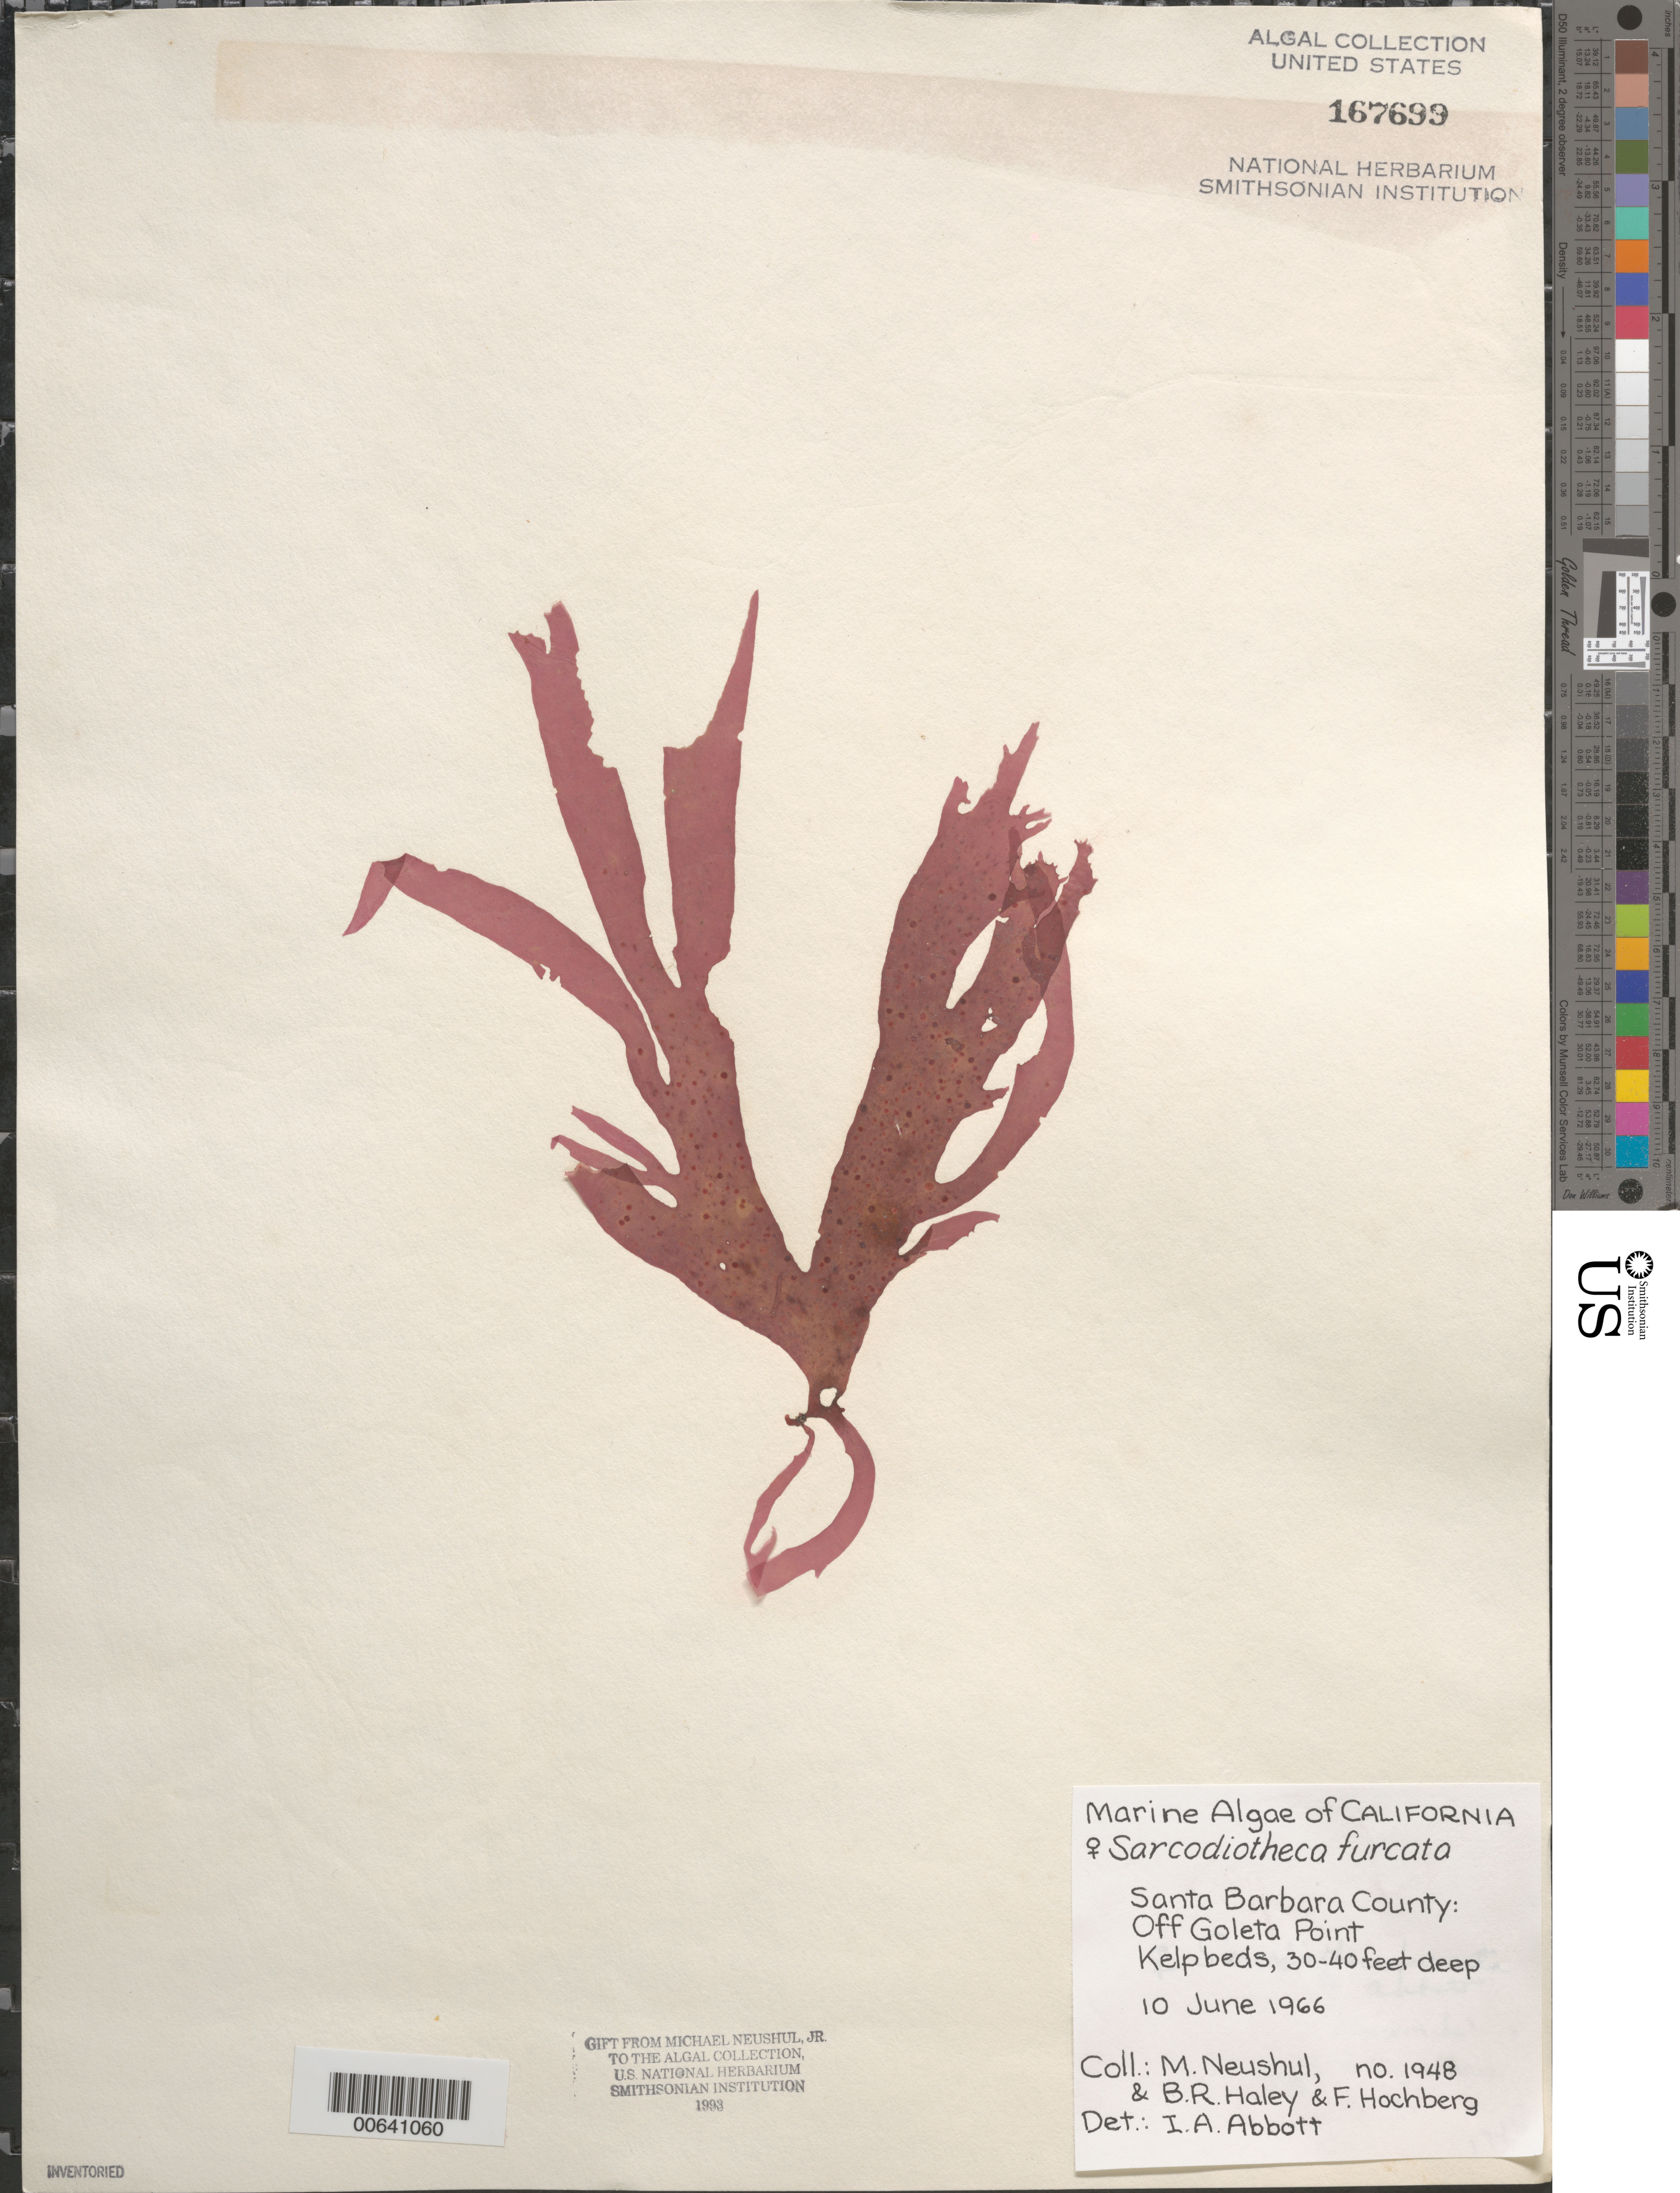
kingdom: Plantae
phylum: Rhodophyta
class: Florideophyceae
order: Gigartinales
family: Solieriaceae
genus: Sarcodiotheca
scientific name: Sarcodiotheca furcata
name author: (Setch. & N.L. Gardner) Kylin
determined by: Abbott, Isabella A.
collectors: M. Neushul, B. Haley & E. Hochberg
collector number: Neushul 1948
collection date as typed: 10 Jun 1966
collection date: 1966-06-10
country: United States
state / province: California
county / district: Santa Barbara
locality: Off Goleta Point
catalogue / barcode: US 167699